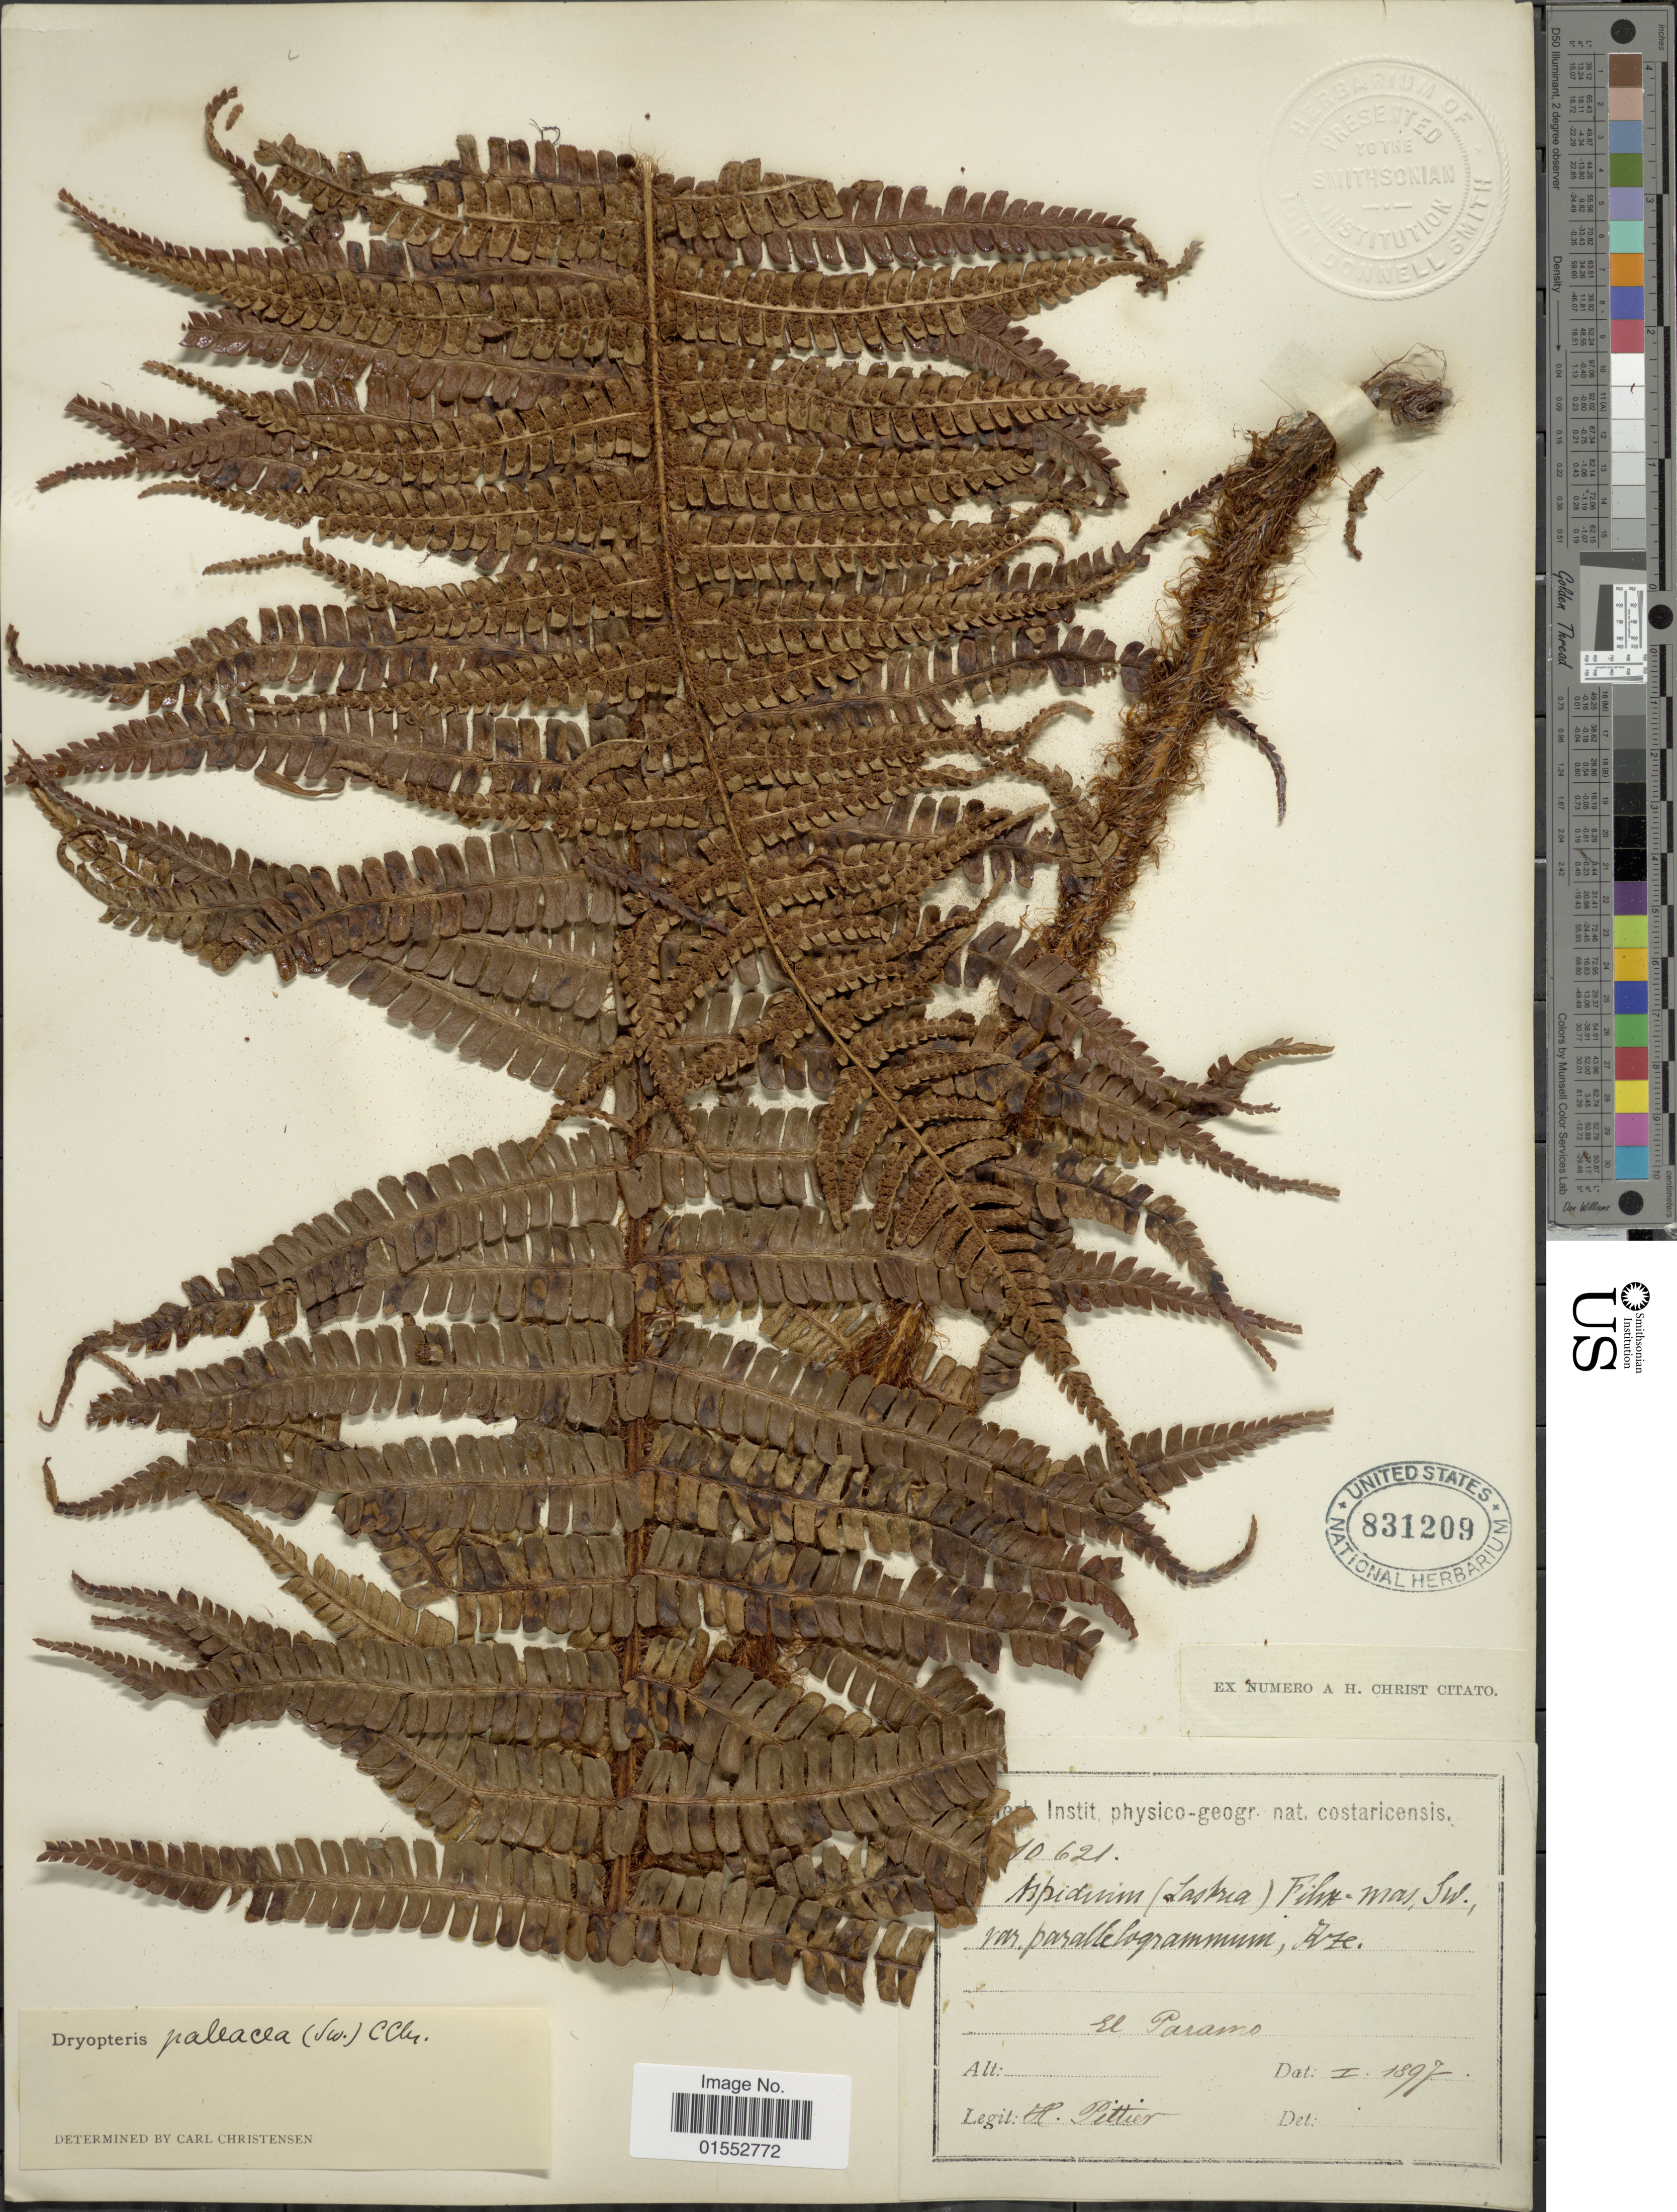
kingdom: Plantae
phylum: Tracheophyta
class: Polypodiopsida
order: Polypodiales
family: Dryopteridaceae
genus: Dryopteris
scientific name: Dryopteris wallichiana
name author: (Spreng.) Hyl.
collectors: H. F. Pittier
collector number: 10621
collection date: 1897-01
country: Costa Rica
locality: El Paramo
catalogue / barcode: US 831209